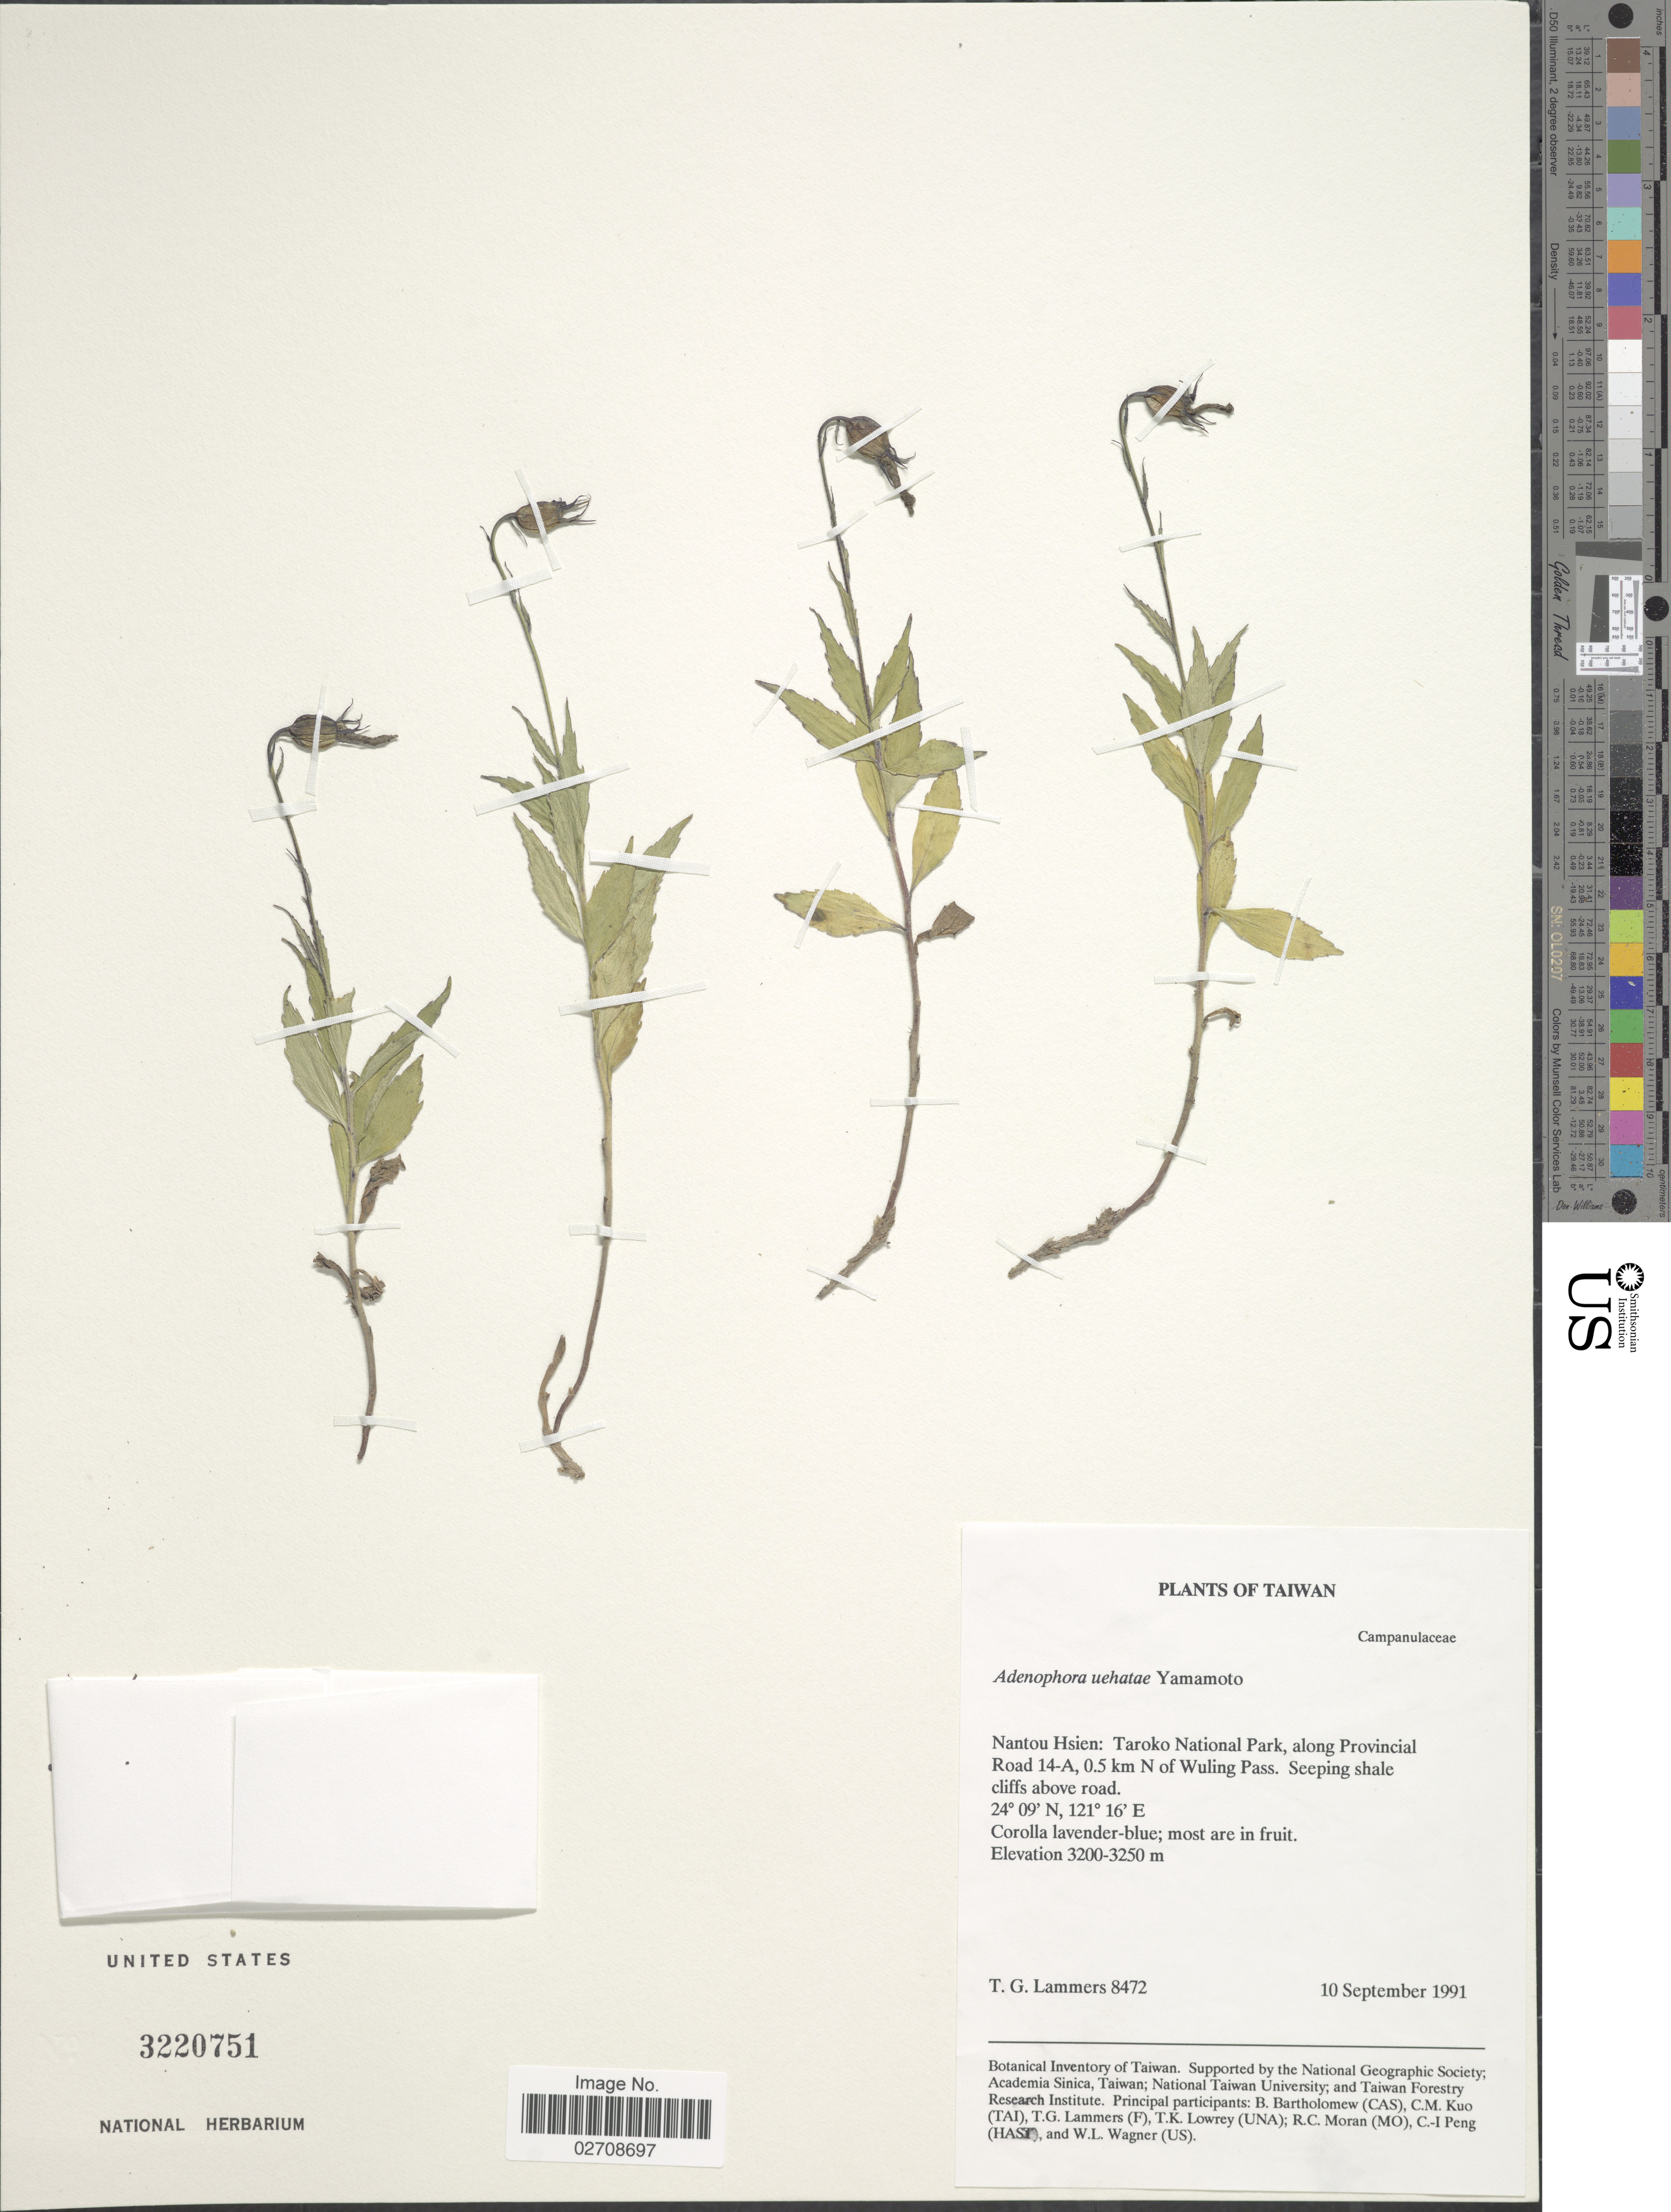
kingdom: Plantae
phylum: Tracheophyta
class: Magnoliopsida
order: Asterales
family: Campanulaceae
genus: Adenophora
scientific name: Adenophora uehatae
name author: Yamam.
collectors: T. Lammers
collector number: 8472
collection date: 1991-09-10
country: Taiwan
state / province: Nantou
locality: Nantou Hsien: Taroko National Park, along Provincial Road 14-A, 0.5 km N of Wuling Pass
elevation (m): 3200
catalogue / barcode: US 3220751